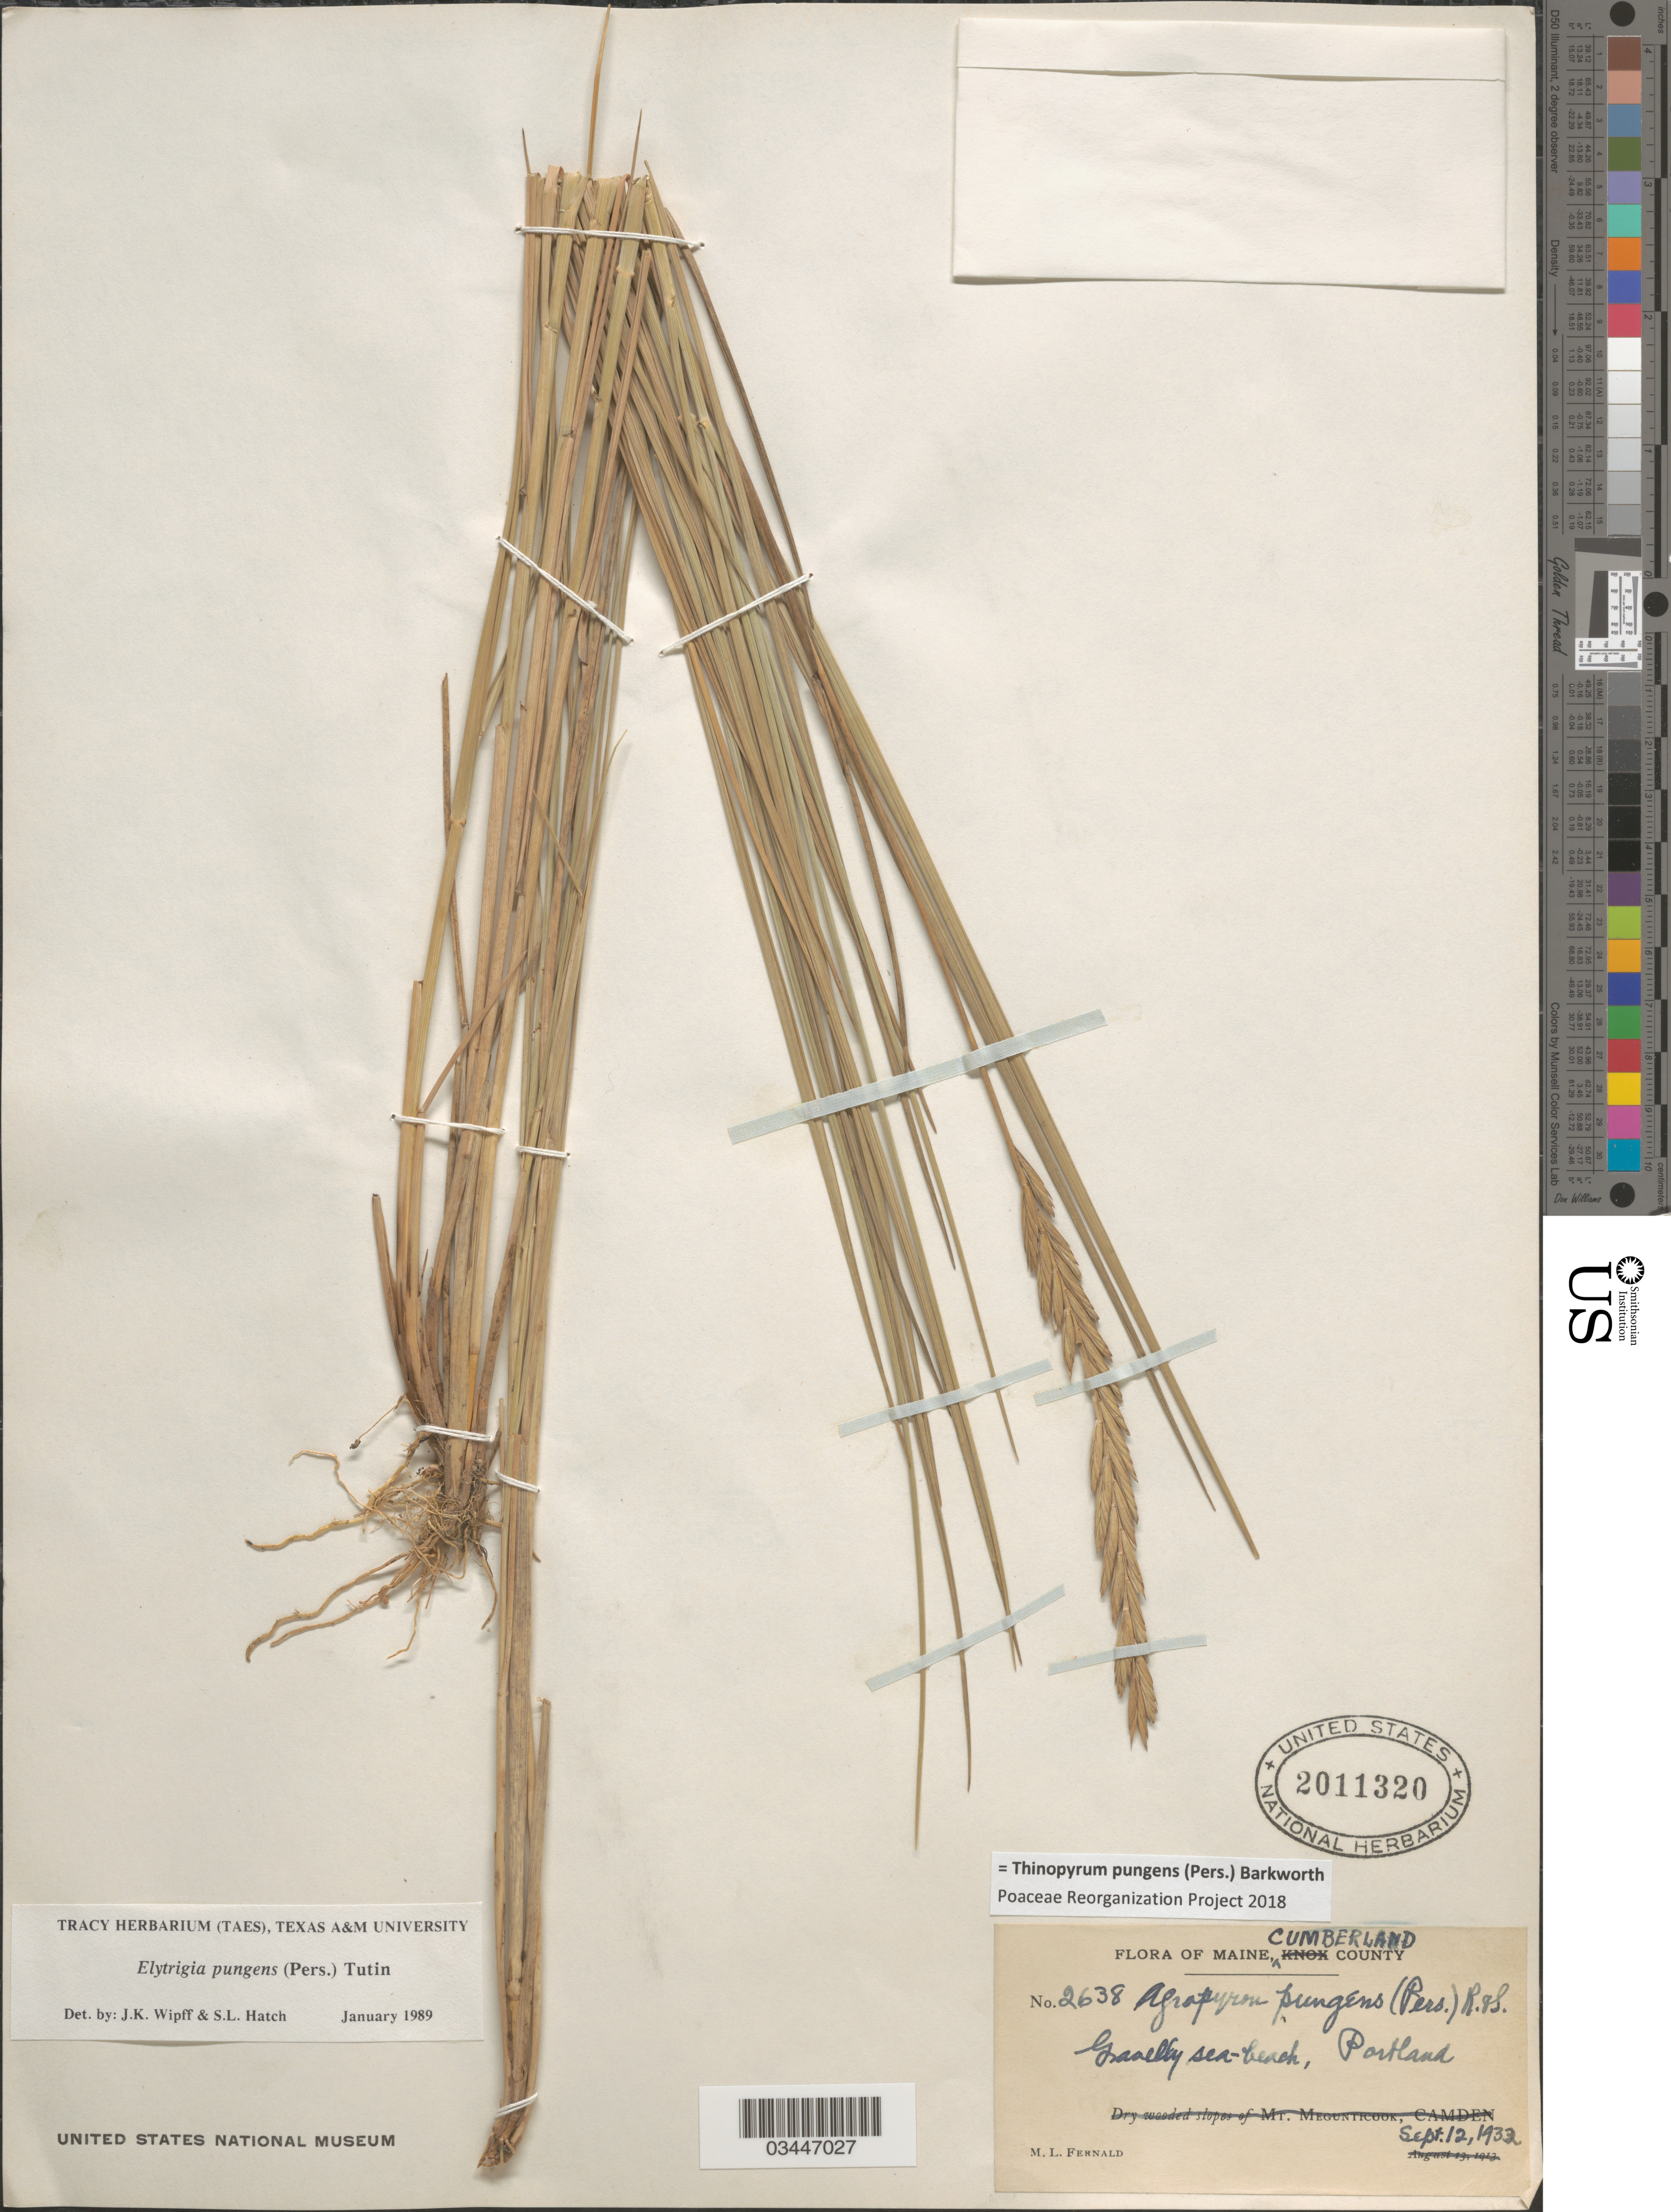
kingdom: Plantae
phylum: Tracheophyta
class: Liliopsida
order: Poales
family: Poaceae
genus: Thinopyrum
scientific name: Thinopyrum pungens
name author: (Pers.) Barkworth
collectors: M. L. Fernald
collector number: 2638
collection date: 1932-09-12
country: United States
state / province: Maine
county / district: Cumberland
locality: Cumberland County. Gravelly sea-beach, Portland.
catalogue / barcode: US 2011320